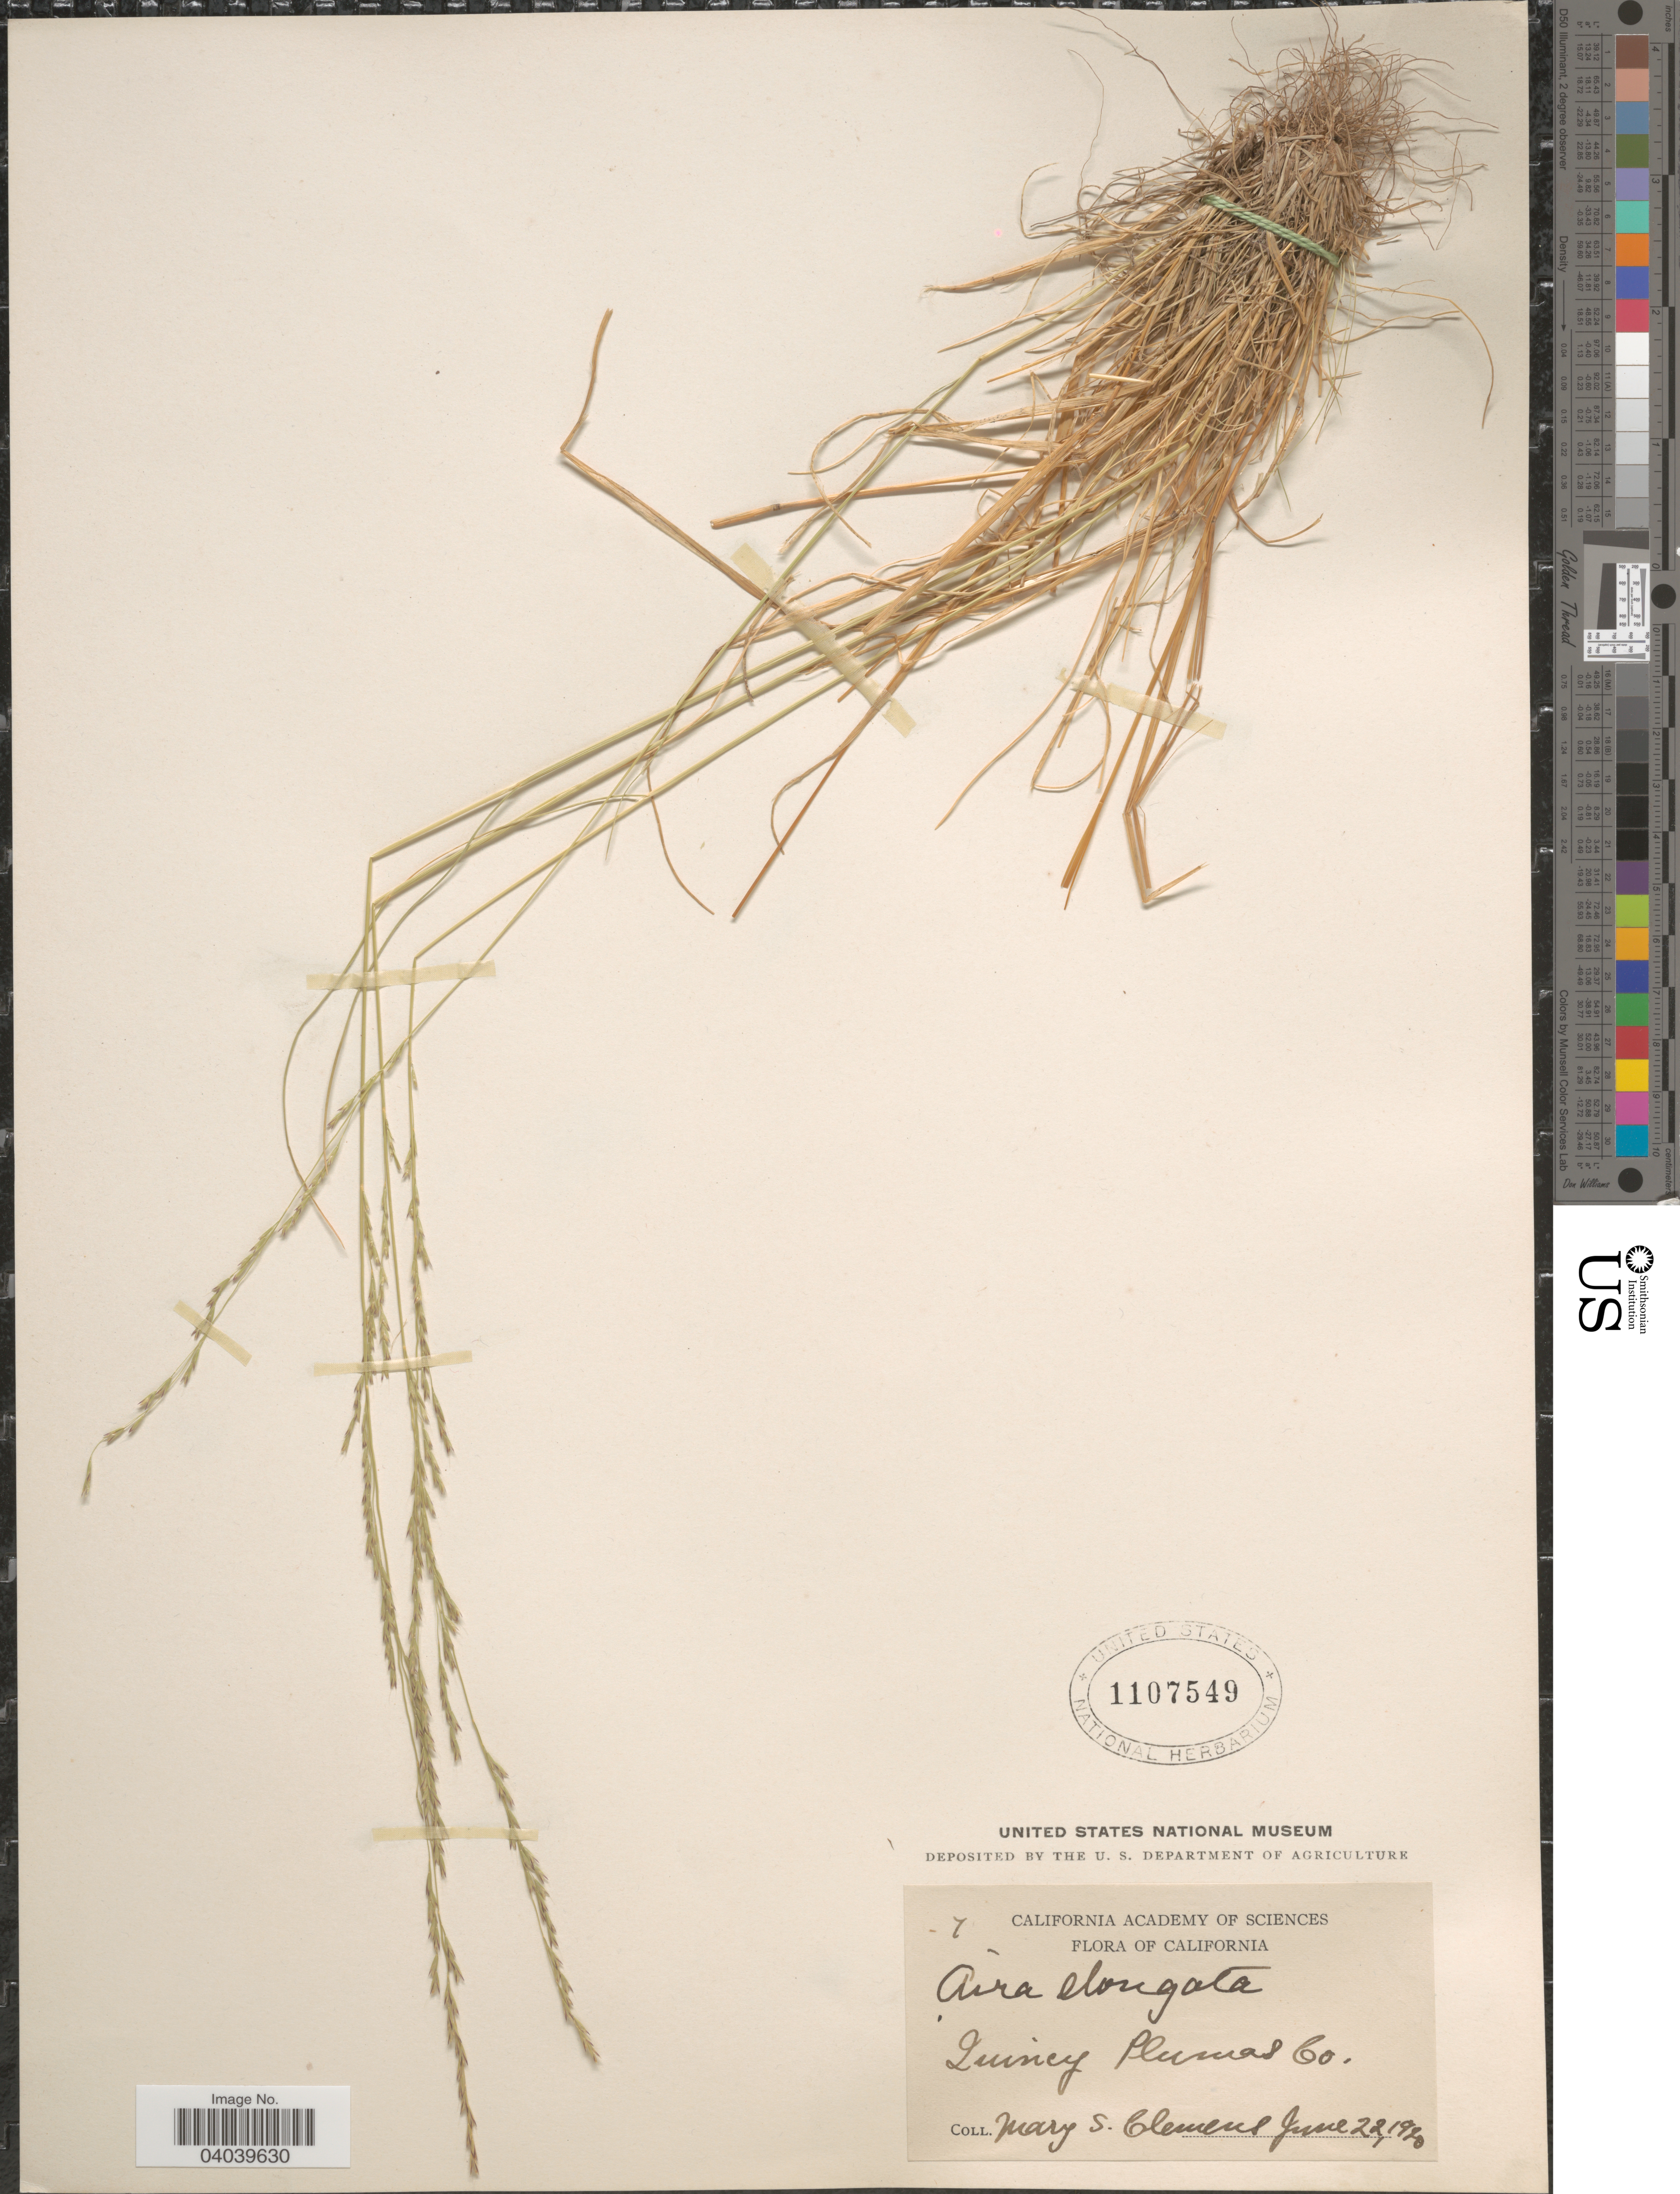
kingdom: Plantae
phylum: Tracheophyta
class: Liliopsida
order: Poales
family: Poaceae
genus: Deschampsia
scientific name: Deschampsia elongata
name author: (Hook.) Munro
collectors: M. S. Clemens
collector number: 7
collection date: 1920-06-22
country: United States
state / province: California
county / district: Plumas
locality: Quincy. Plumas Co.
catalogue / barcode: US 1107549